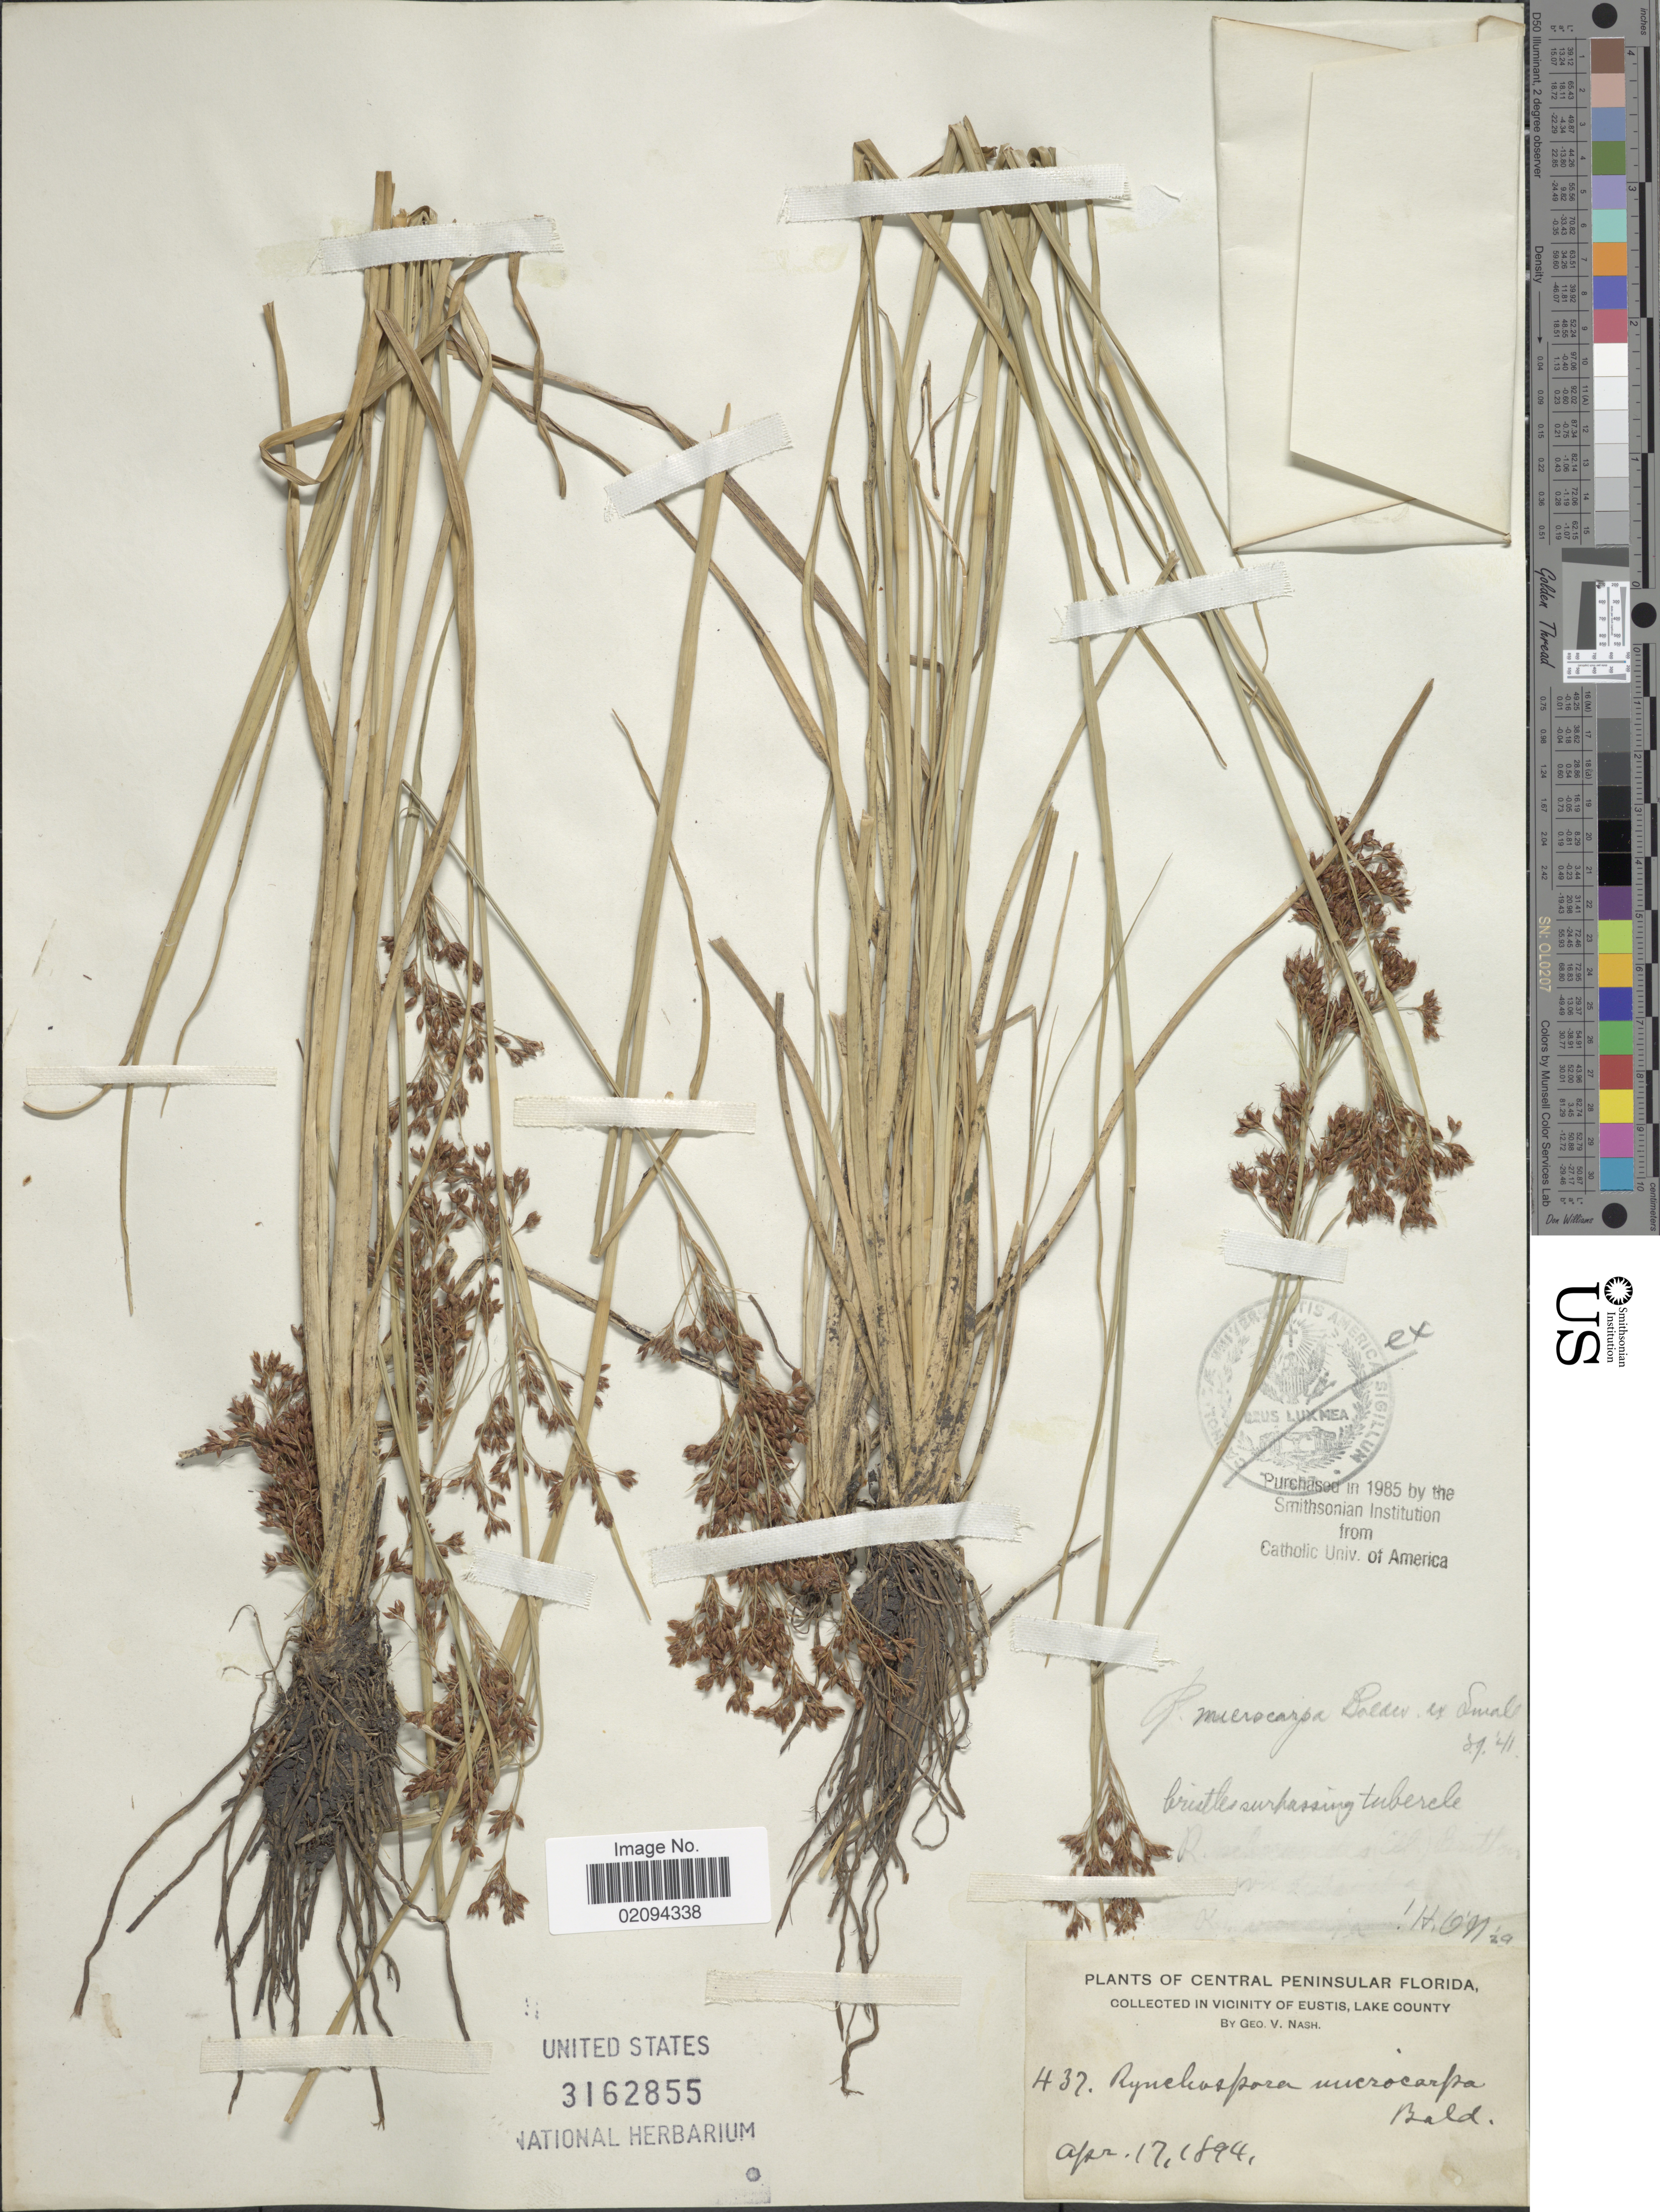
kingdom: Plantae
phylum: Tracheophyta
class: Liliopsida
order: Poales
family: Cyperaceae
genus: Rhynchospora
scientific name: Rhynchospora microcarpa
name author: Baldwin ex A. Gray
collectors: G. V. Nash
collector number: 437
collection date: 1894-04-17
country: United States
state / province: Florida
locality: Central Peninsular Florida, in Vicinity of Eustis, Lake County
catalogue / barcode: US 3162855